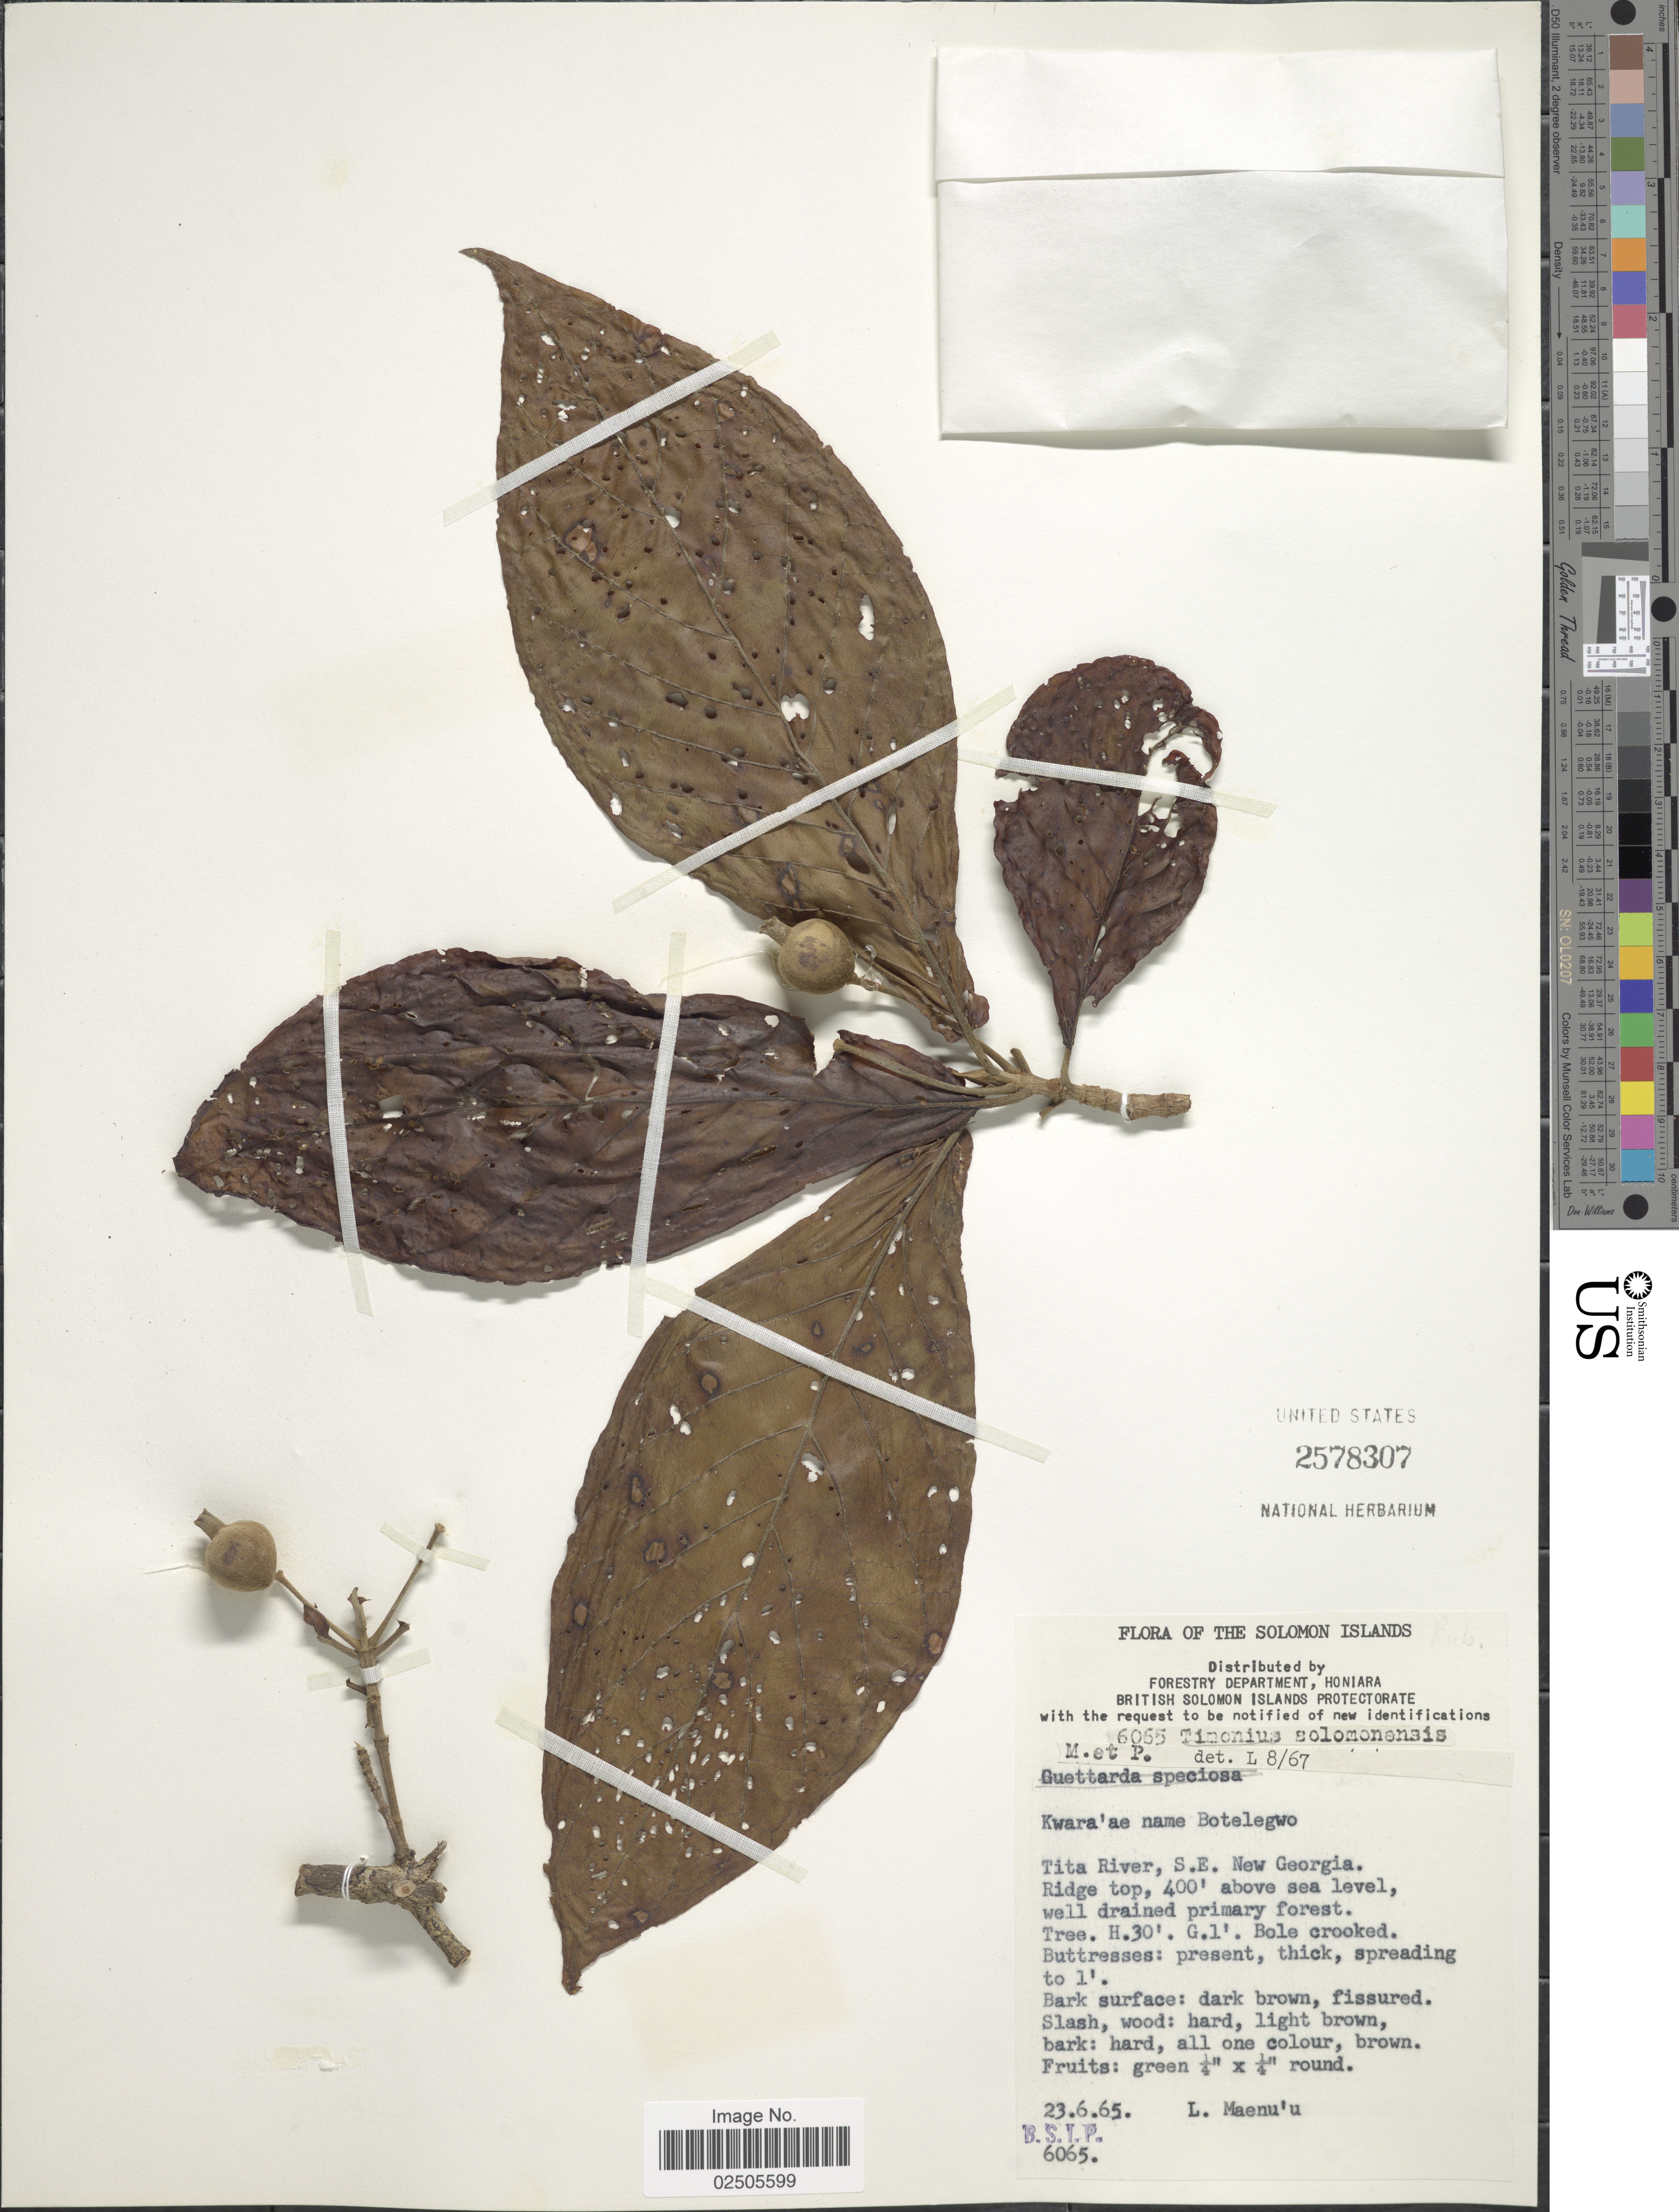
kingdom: Plantae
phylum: Tracheophyta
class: Magnoliopsida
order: Gentianales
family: Rubiaceae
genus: Timonius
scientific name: Timonius solomonensis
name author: Merr. & L.M. Perry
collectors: L. Maenu'u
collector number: BSIP6065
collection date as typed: Transcribed d/m/y: 23/6/65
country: Solomon Islands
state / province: Solomon Islands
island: New Georgia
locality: Tata River, S.E. New Georgia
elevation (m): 122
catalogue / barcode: US 2578307